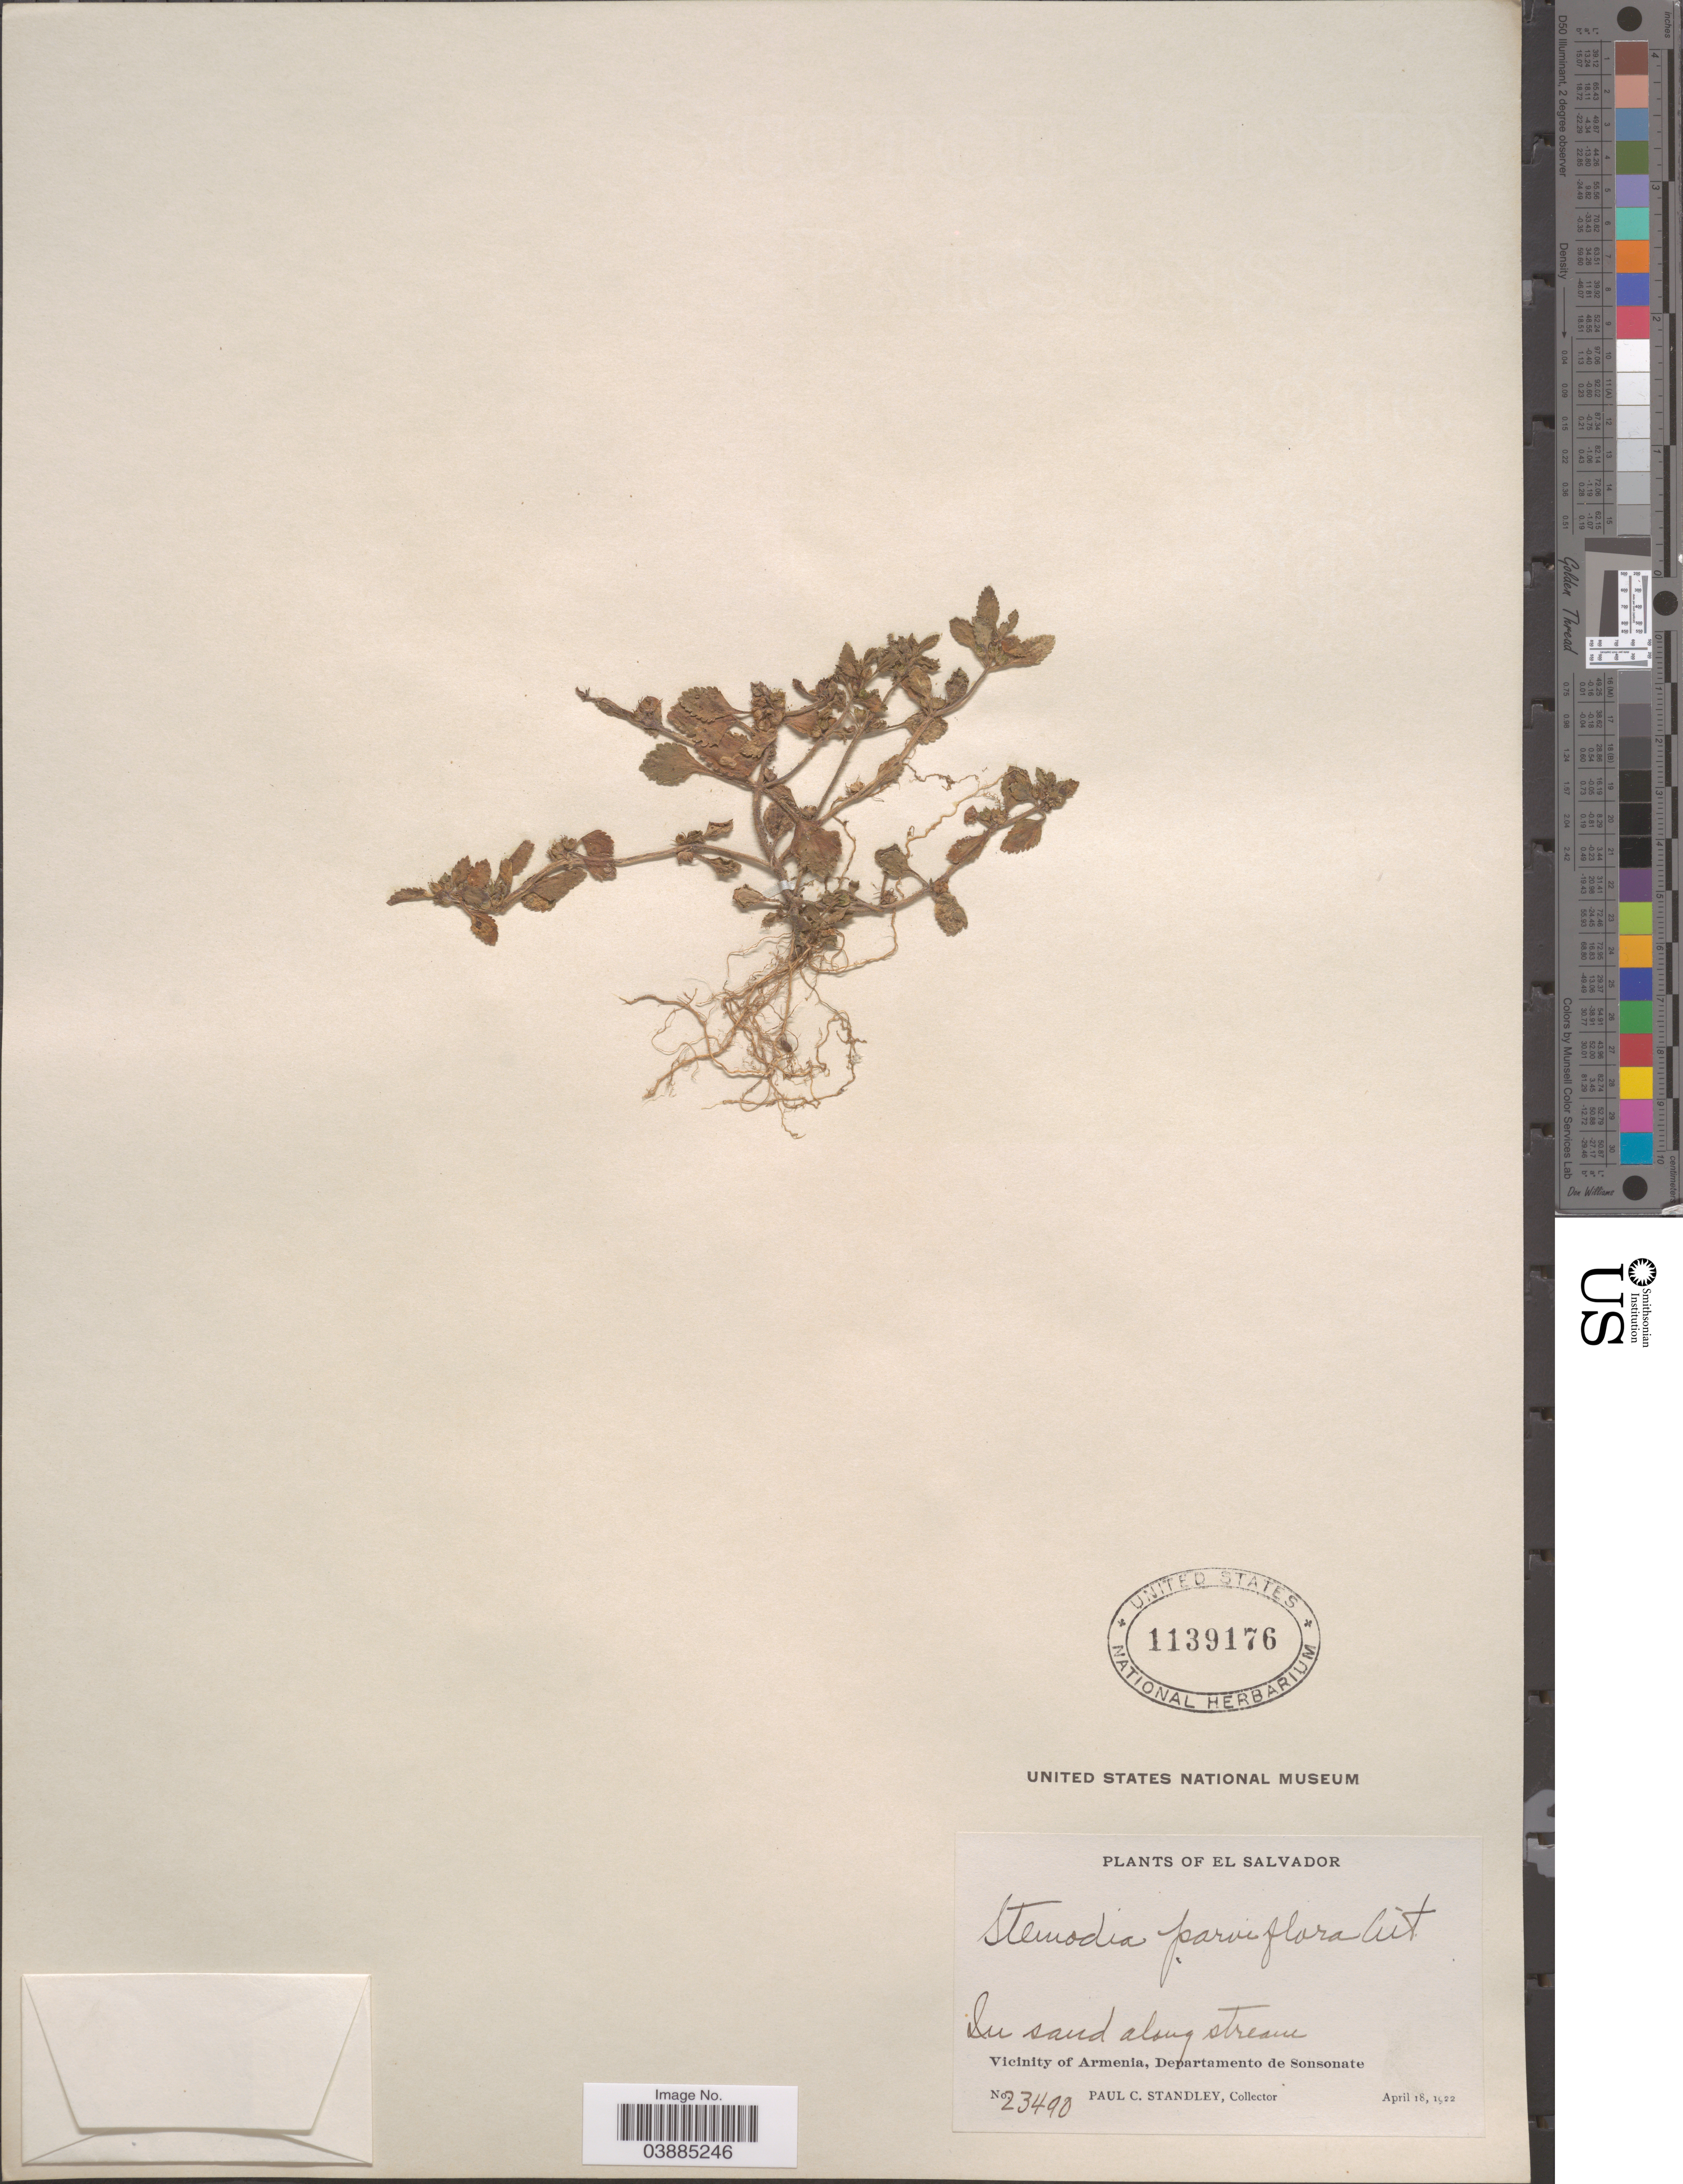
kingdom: Plantae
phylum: Tracheophyta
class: Magnoliopsida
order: Lamiales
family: Plantaginaceae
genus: Stemodia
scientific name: Stemodia parviflora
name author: W.T. Aiton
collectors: P. C. Standley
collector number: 23490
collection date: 1922-04-18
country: El Salvador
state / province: Sonsonate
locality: Vicinity of Armenia, Departamento de Sonsonate.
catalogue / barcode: US 1139176